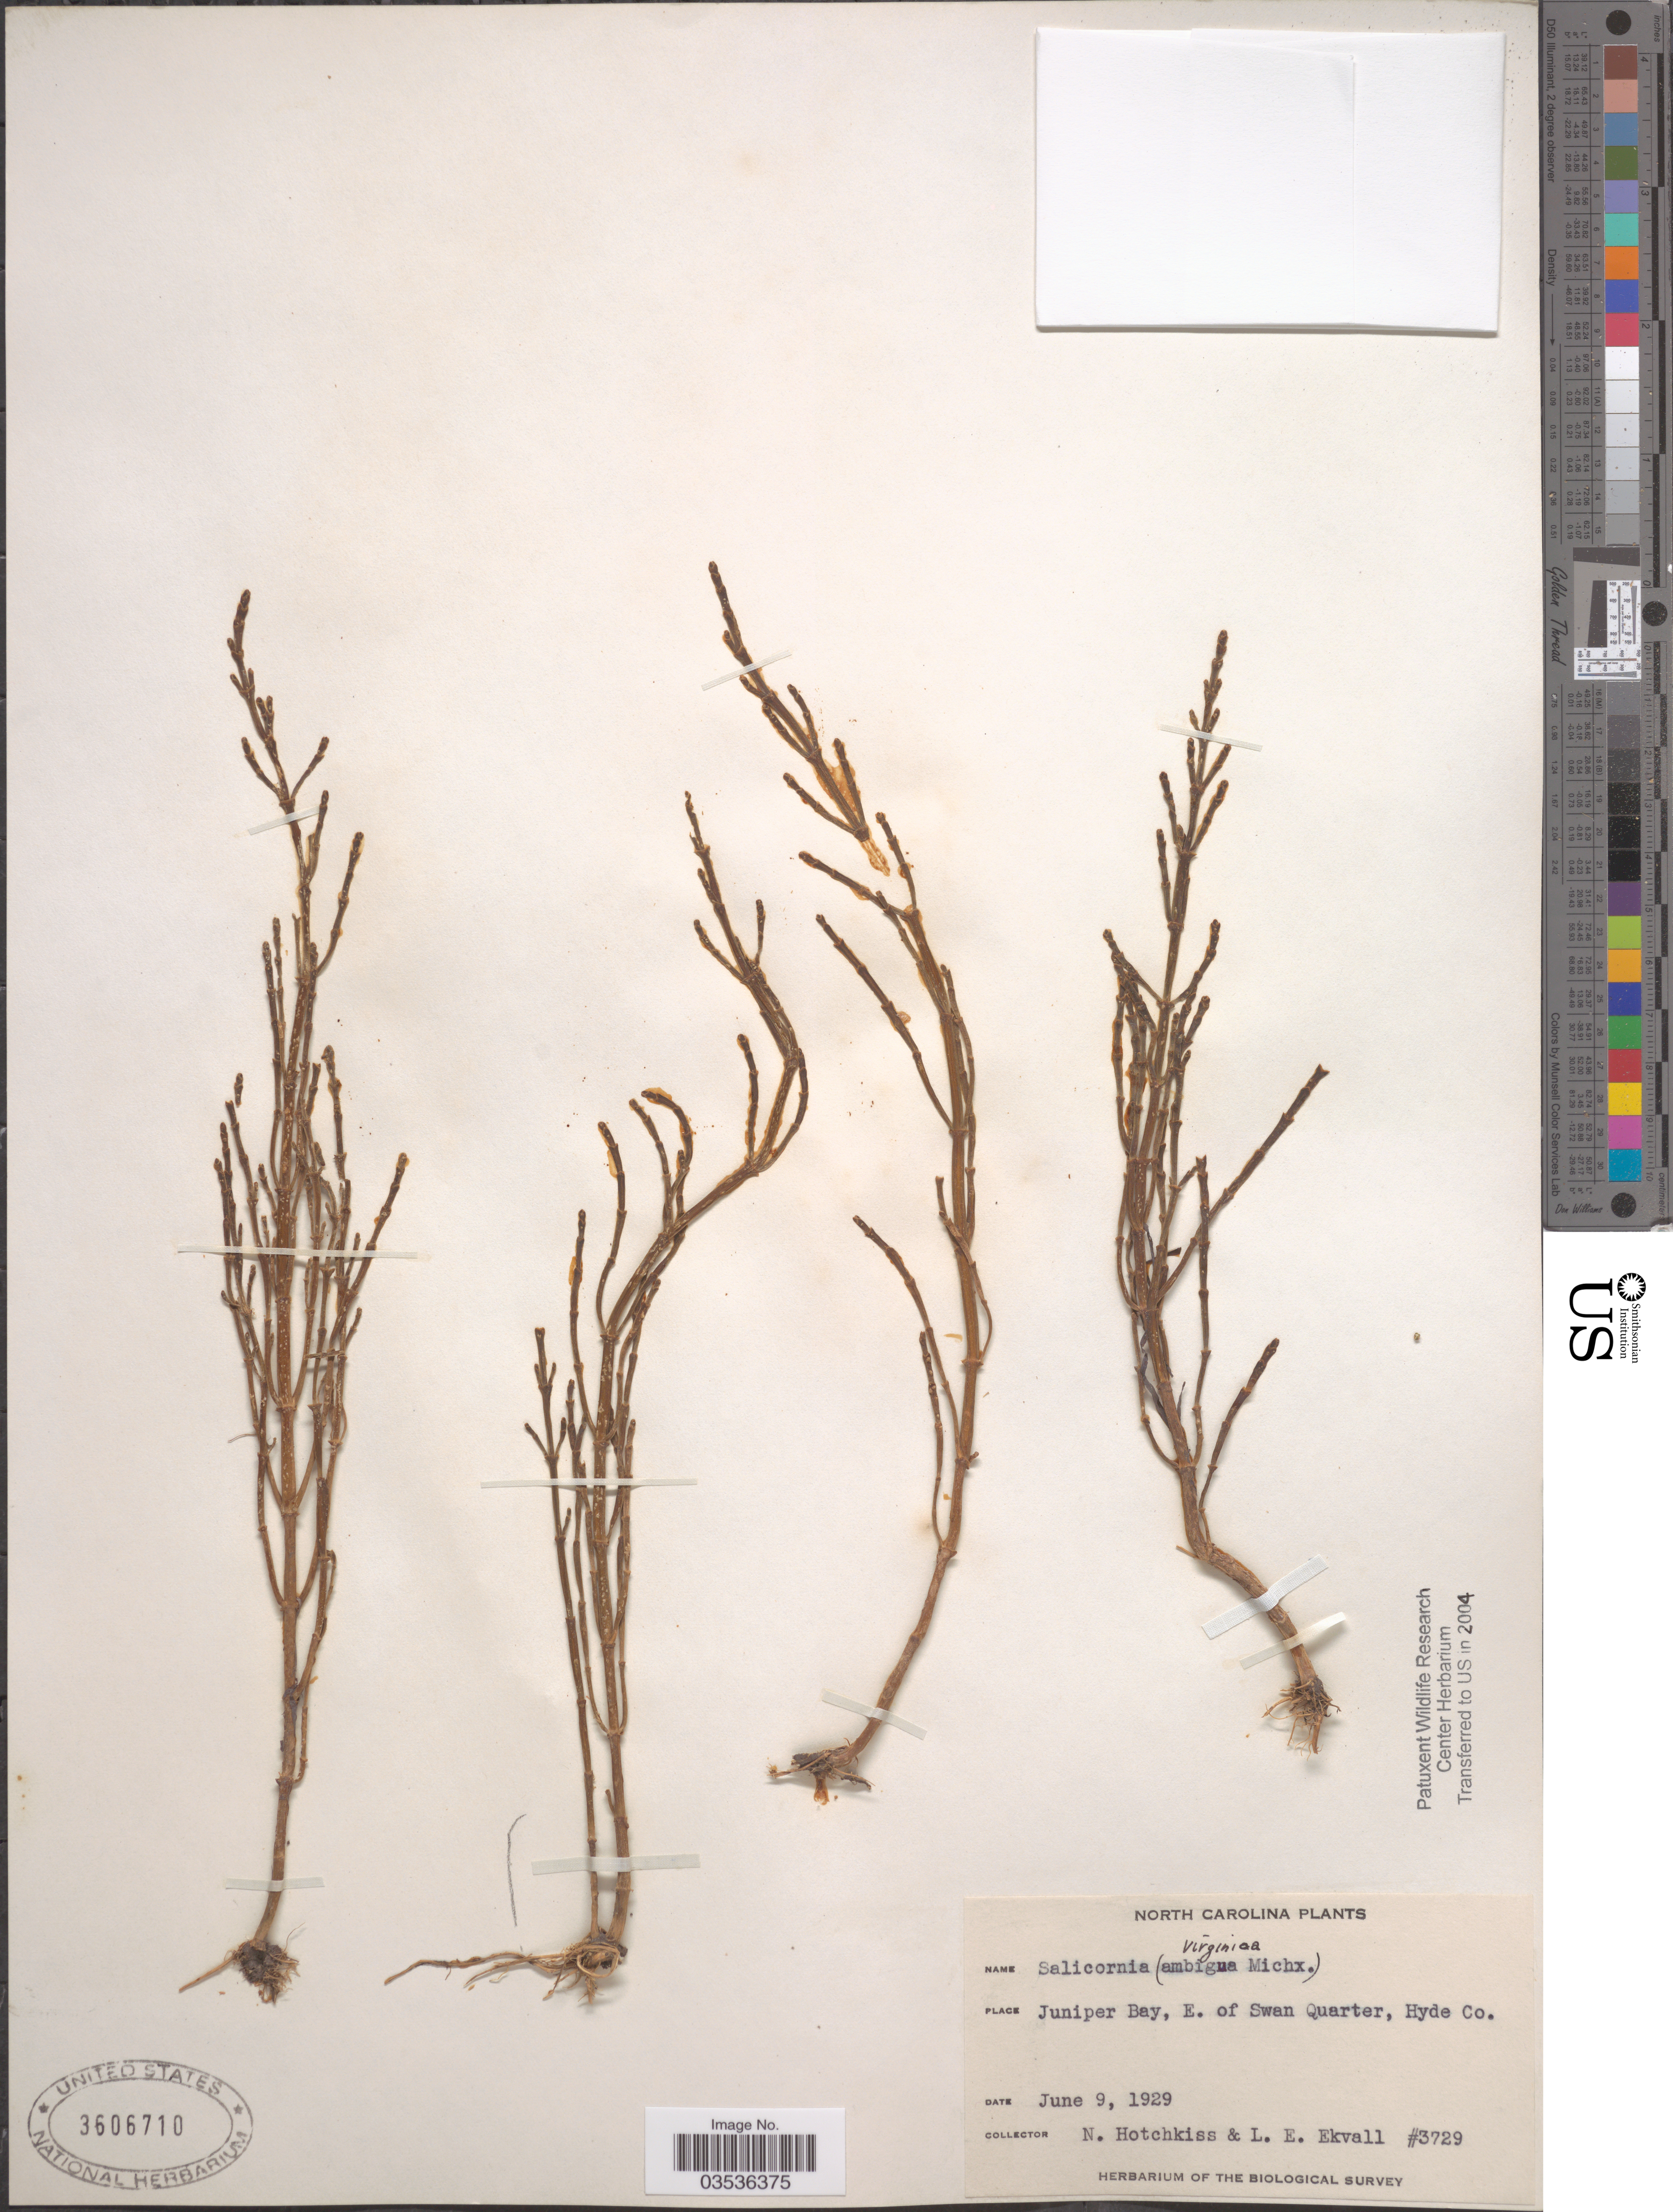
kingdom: Plantae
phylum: Tracheophyta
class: Magnoliopsida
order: Caryophyllales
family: Amaranthaceae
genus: Salicornia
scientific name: Salicornia virginica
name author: L.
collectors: N. Hotchkiss & L. Ekvall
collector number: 3729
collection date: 1929-06-09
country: United States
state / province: North Carolina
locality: Juniper Bay, E. of Swan Quarter, Hyde Co.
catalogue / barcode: US 3606710